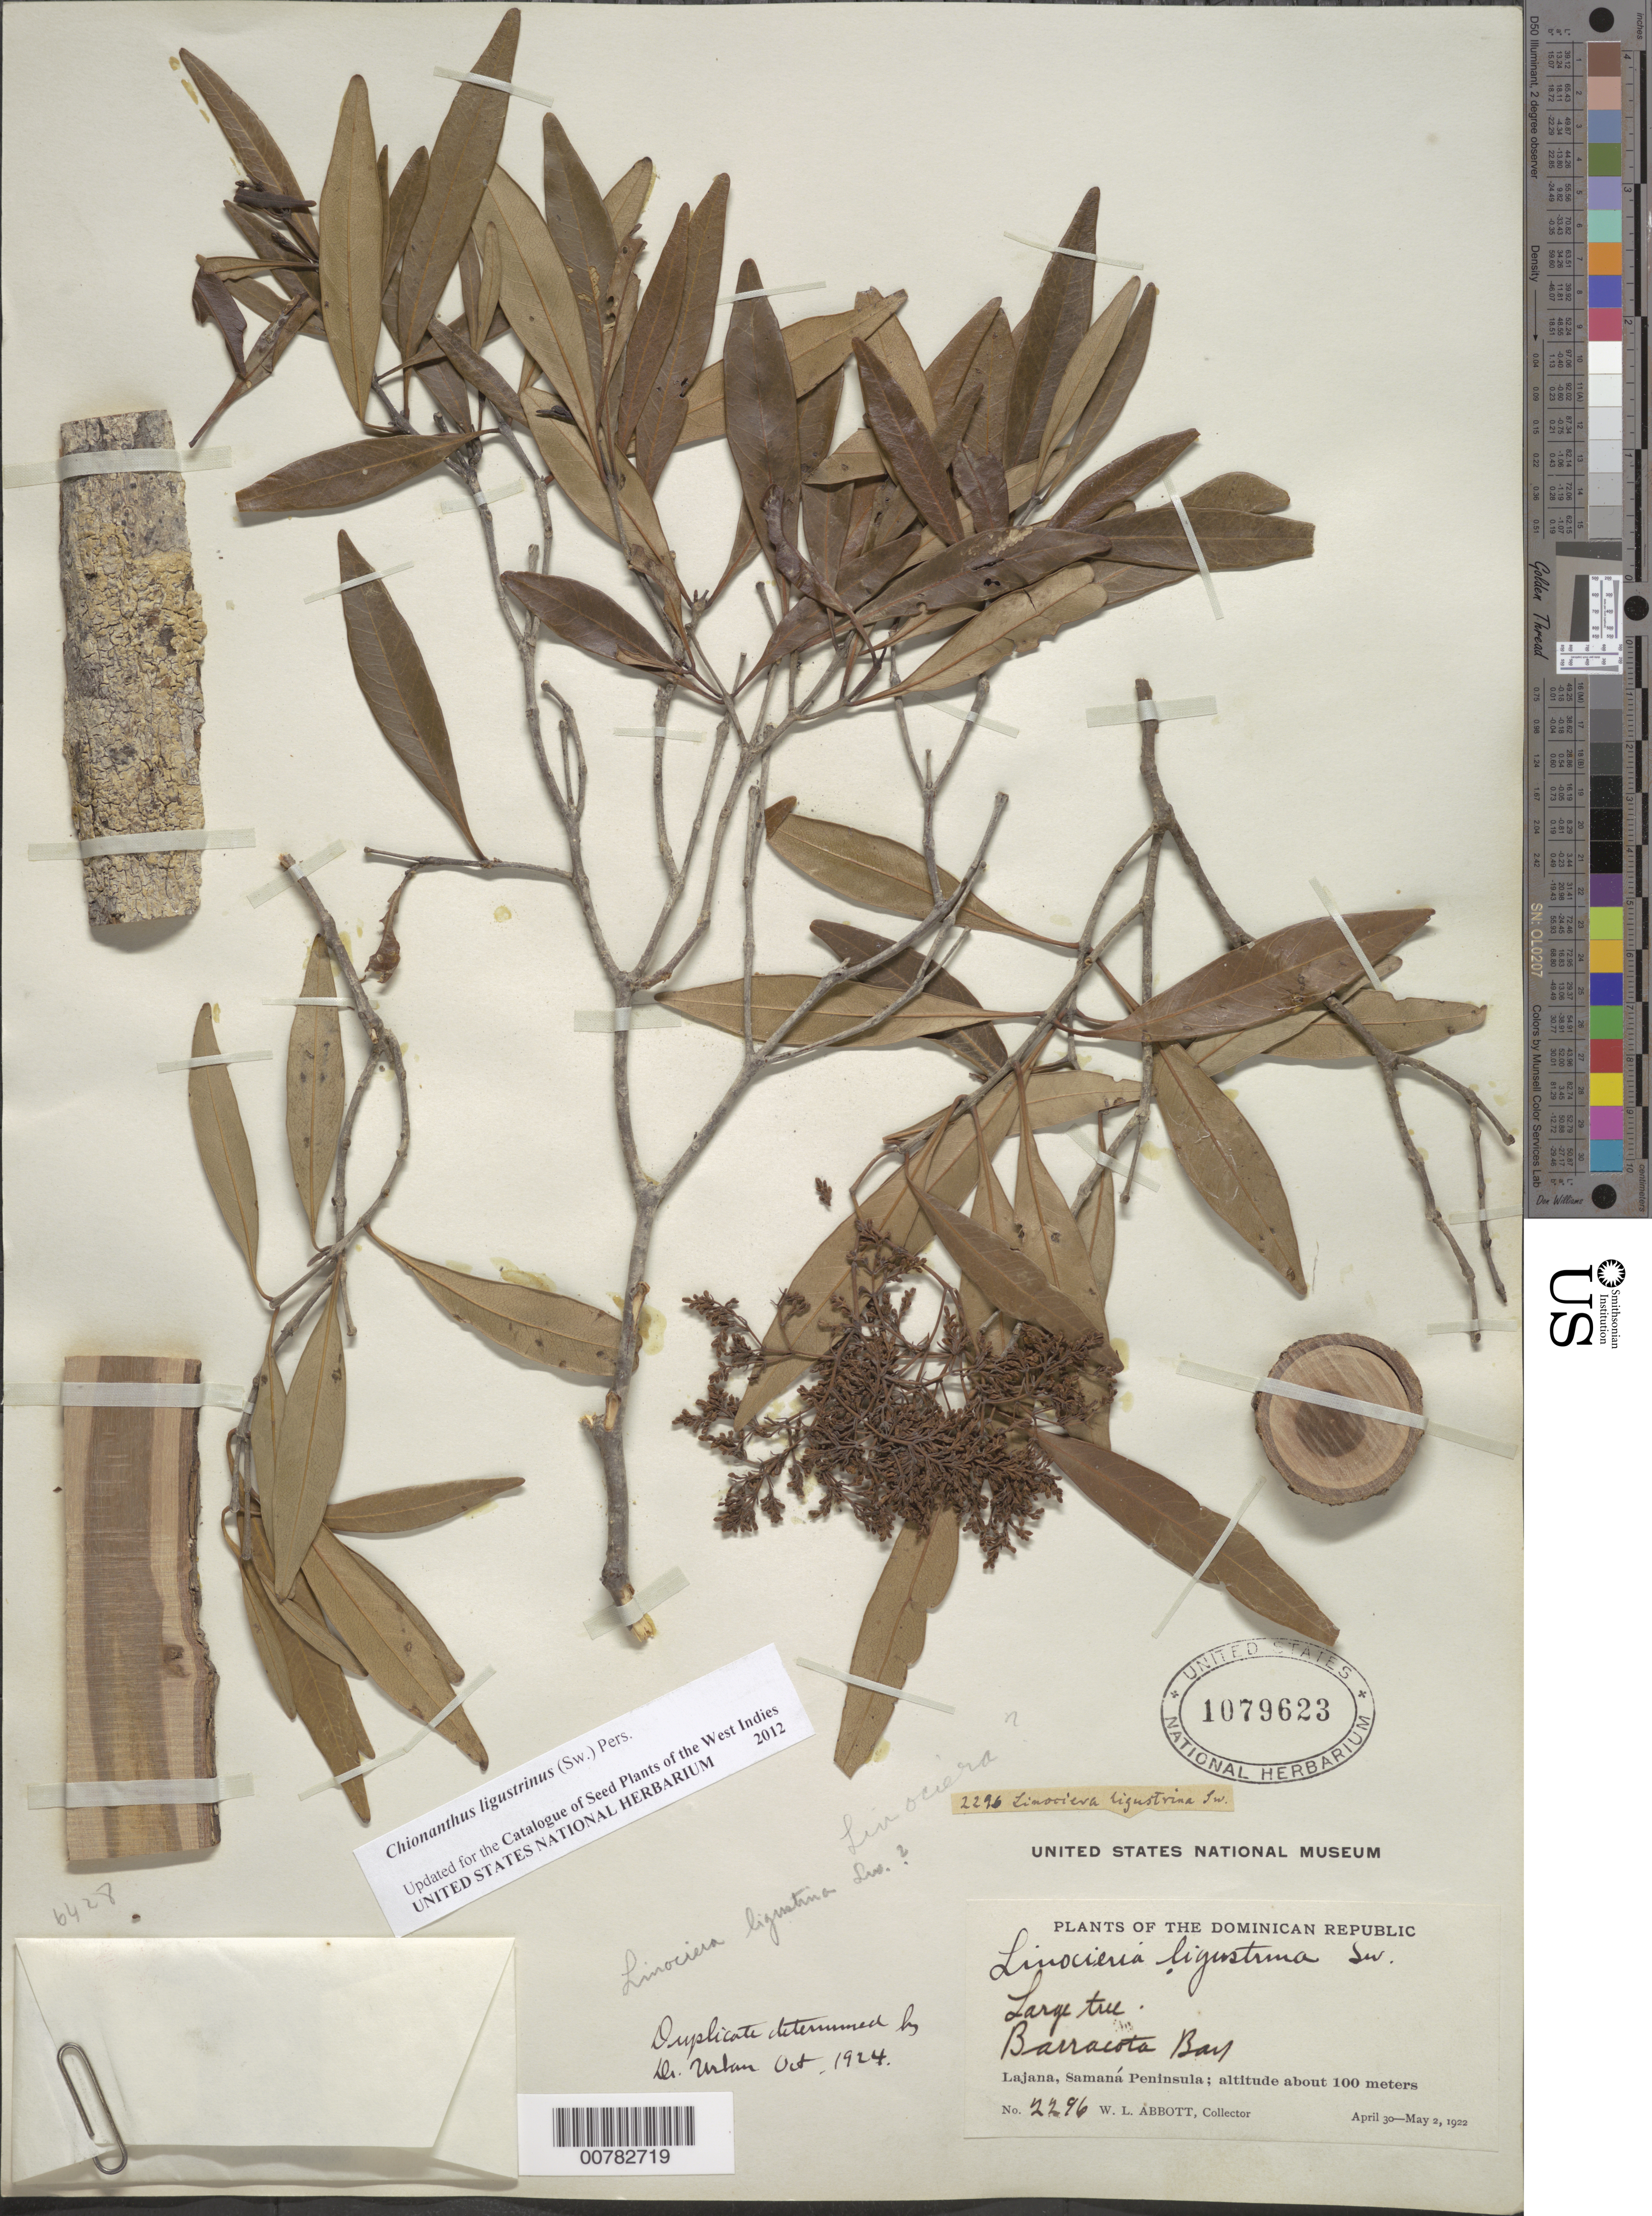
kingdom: Plantae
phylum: Tracheophyta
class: Magnoliopsida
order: Lamiales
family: Oleaceae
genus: Chionanthus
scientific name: Chionanthus ligustrinus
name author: (Sw.) Pers.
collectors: W. L. Abbott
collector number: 2296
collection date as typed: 30 Apr 1922 to 02 May 1922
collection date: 1922-04-30/1922-05-02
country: Dominican Republic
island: Hispaniola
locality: Samaná Peninsula, Lajana, Barracota Bay.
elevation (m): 100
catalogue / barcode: US 1079623